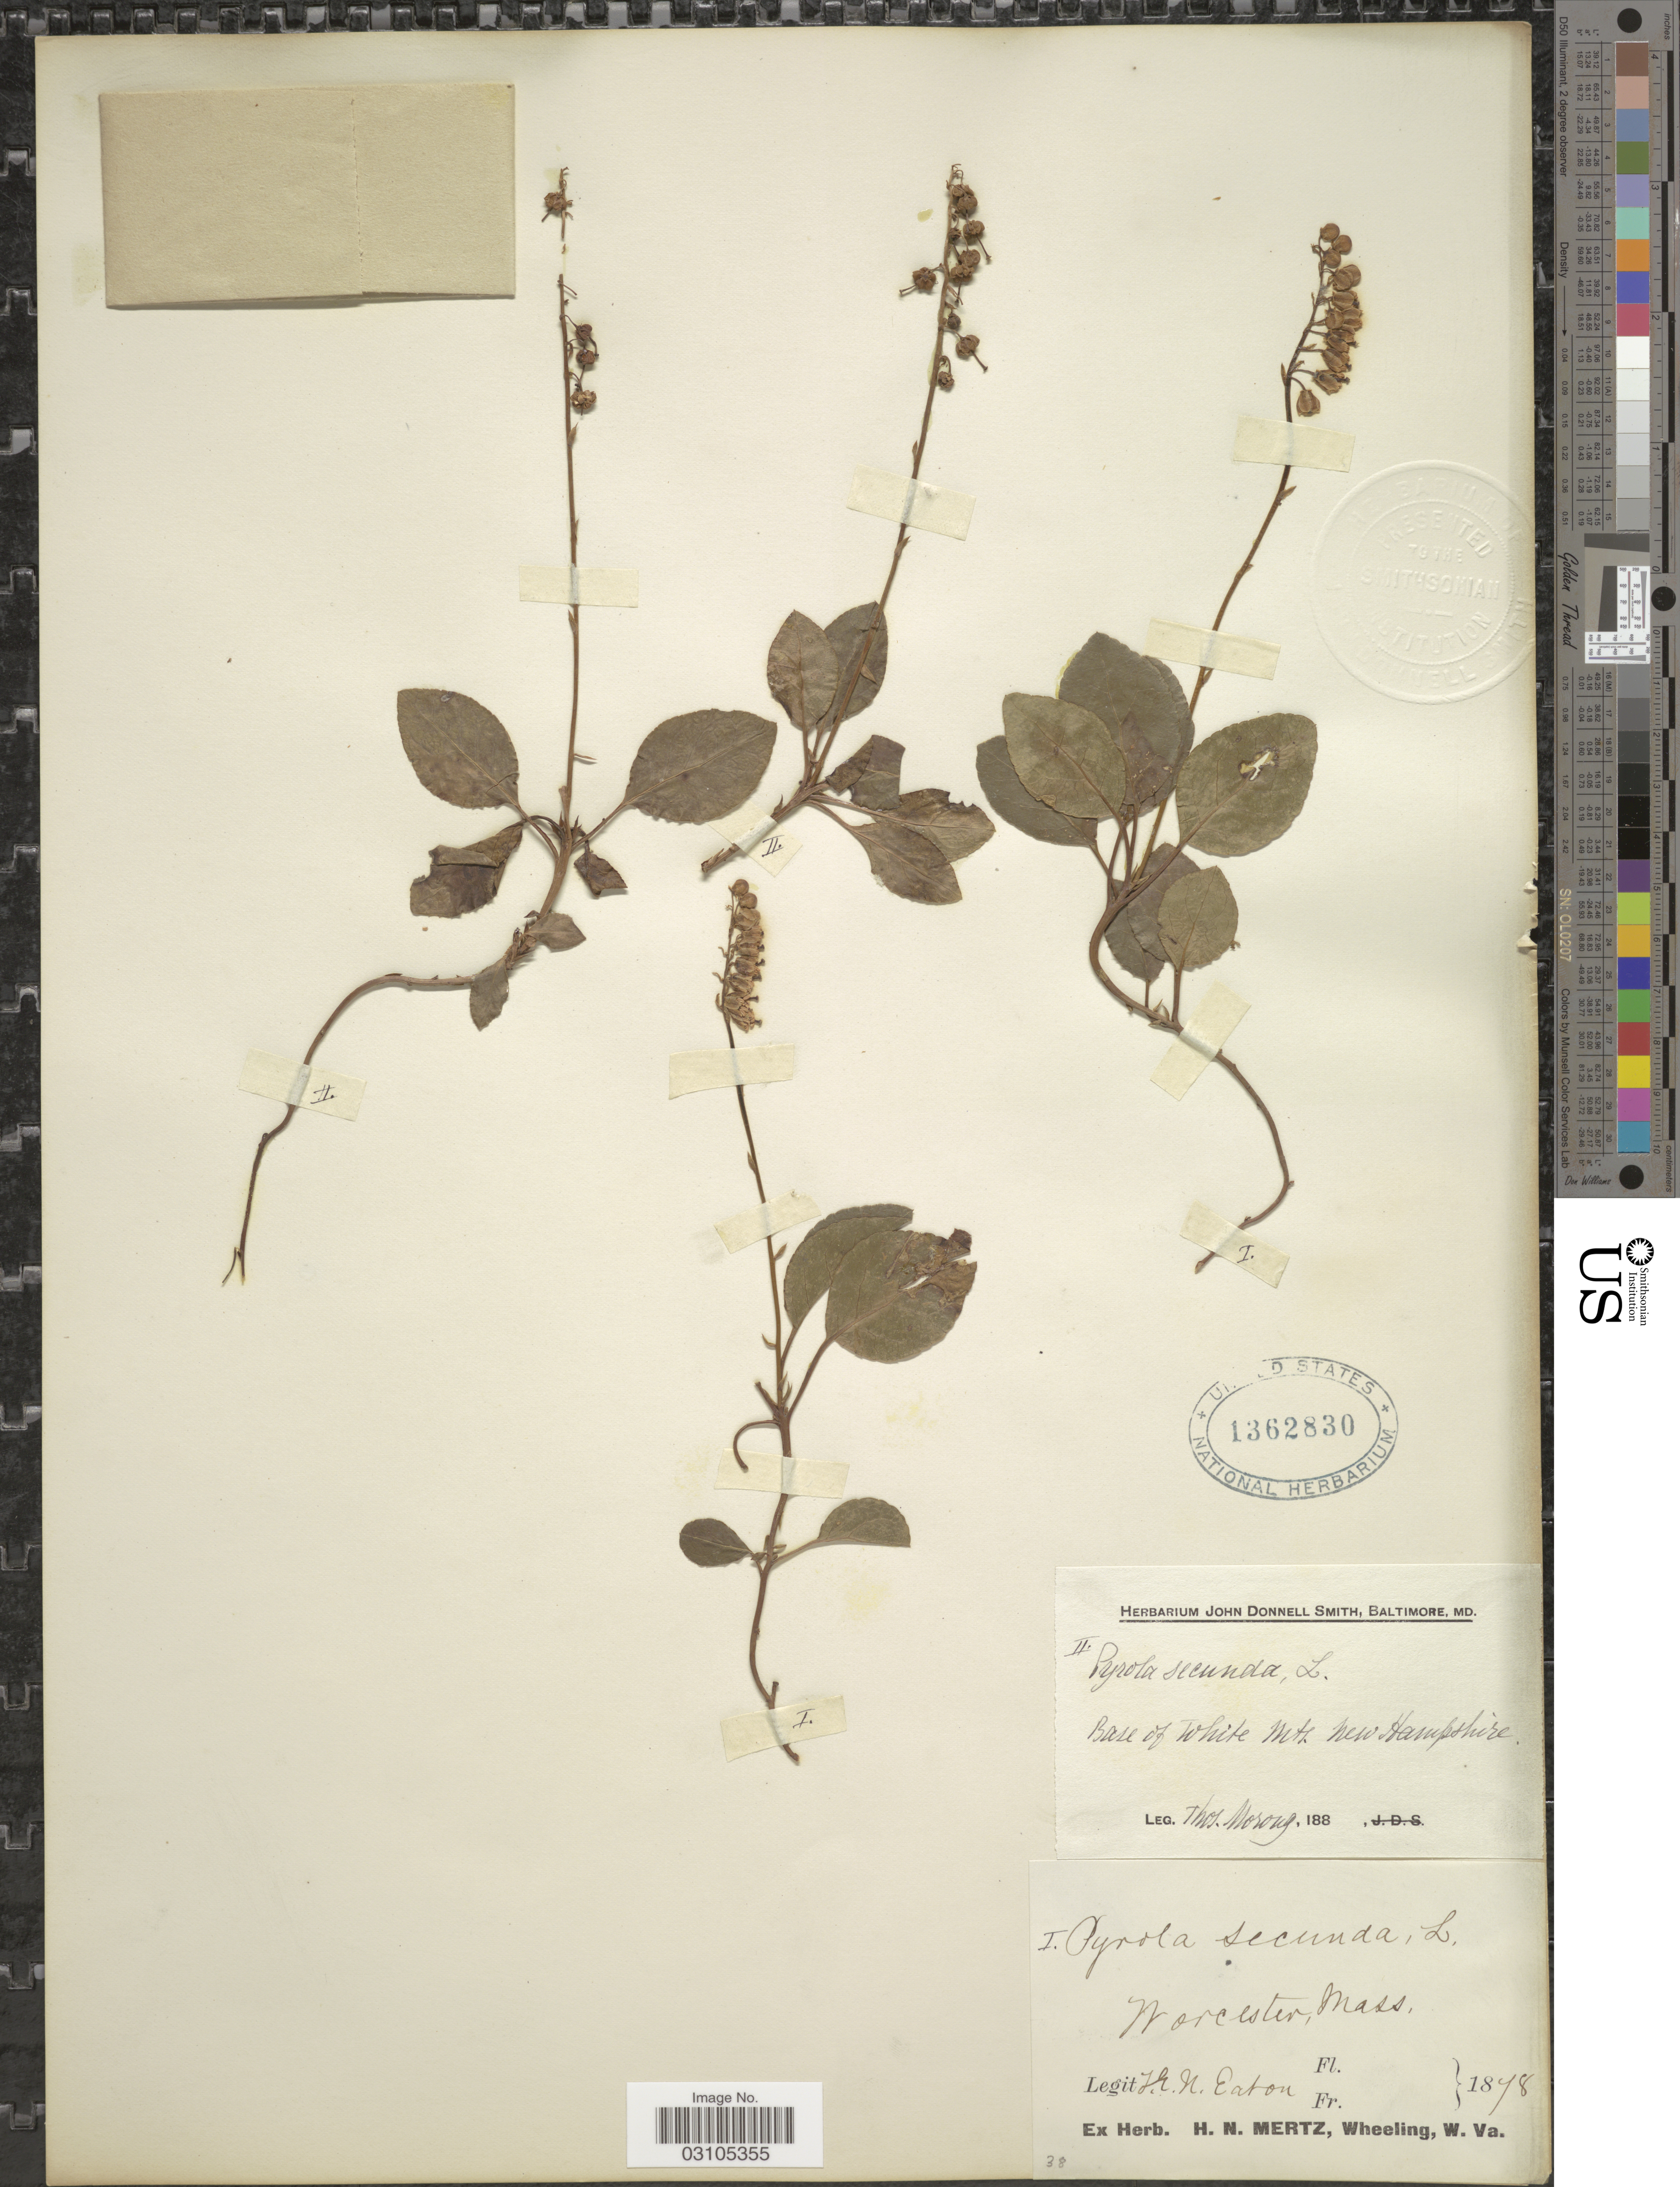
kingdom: Plantae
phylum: Tracheophyta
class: Magnoliopsida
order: Ericales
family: Ericaceae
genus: Orthilia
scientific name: Orthilia secunda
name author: (L.) House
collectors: J. Eaton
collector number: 38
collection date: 1878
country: United States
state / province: Massachusetts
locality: Worcester.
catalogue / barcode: US 1362830